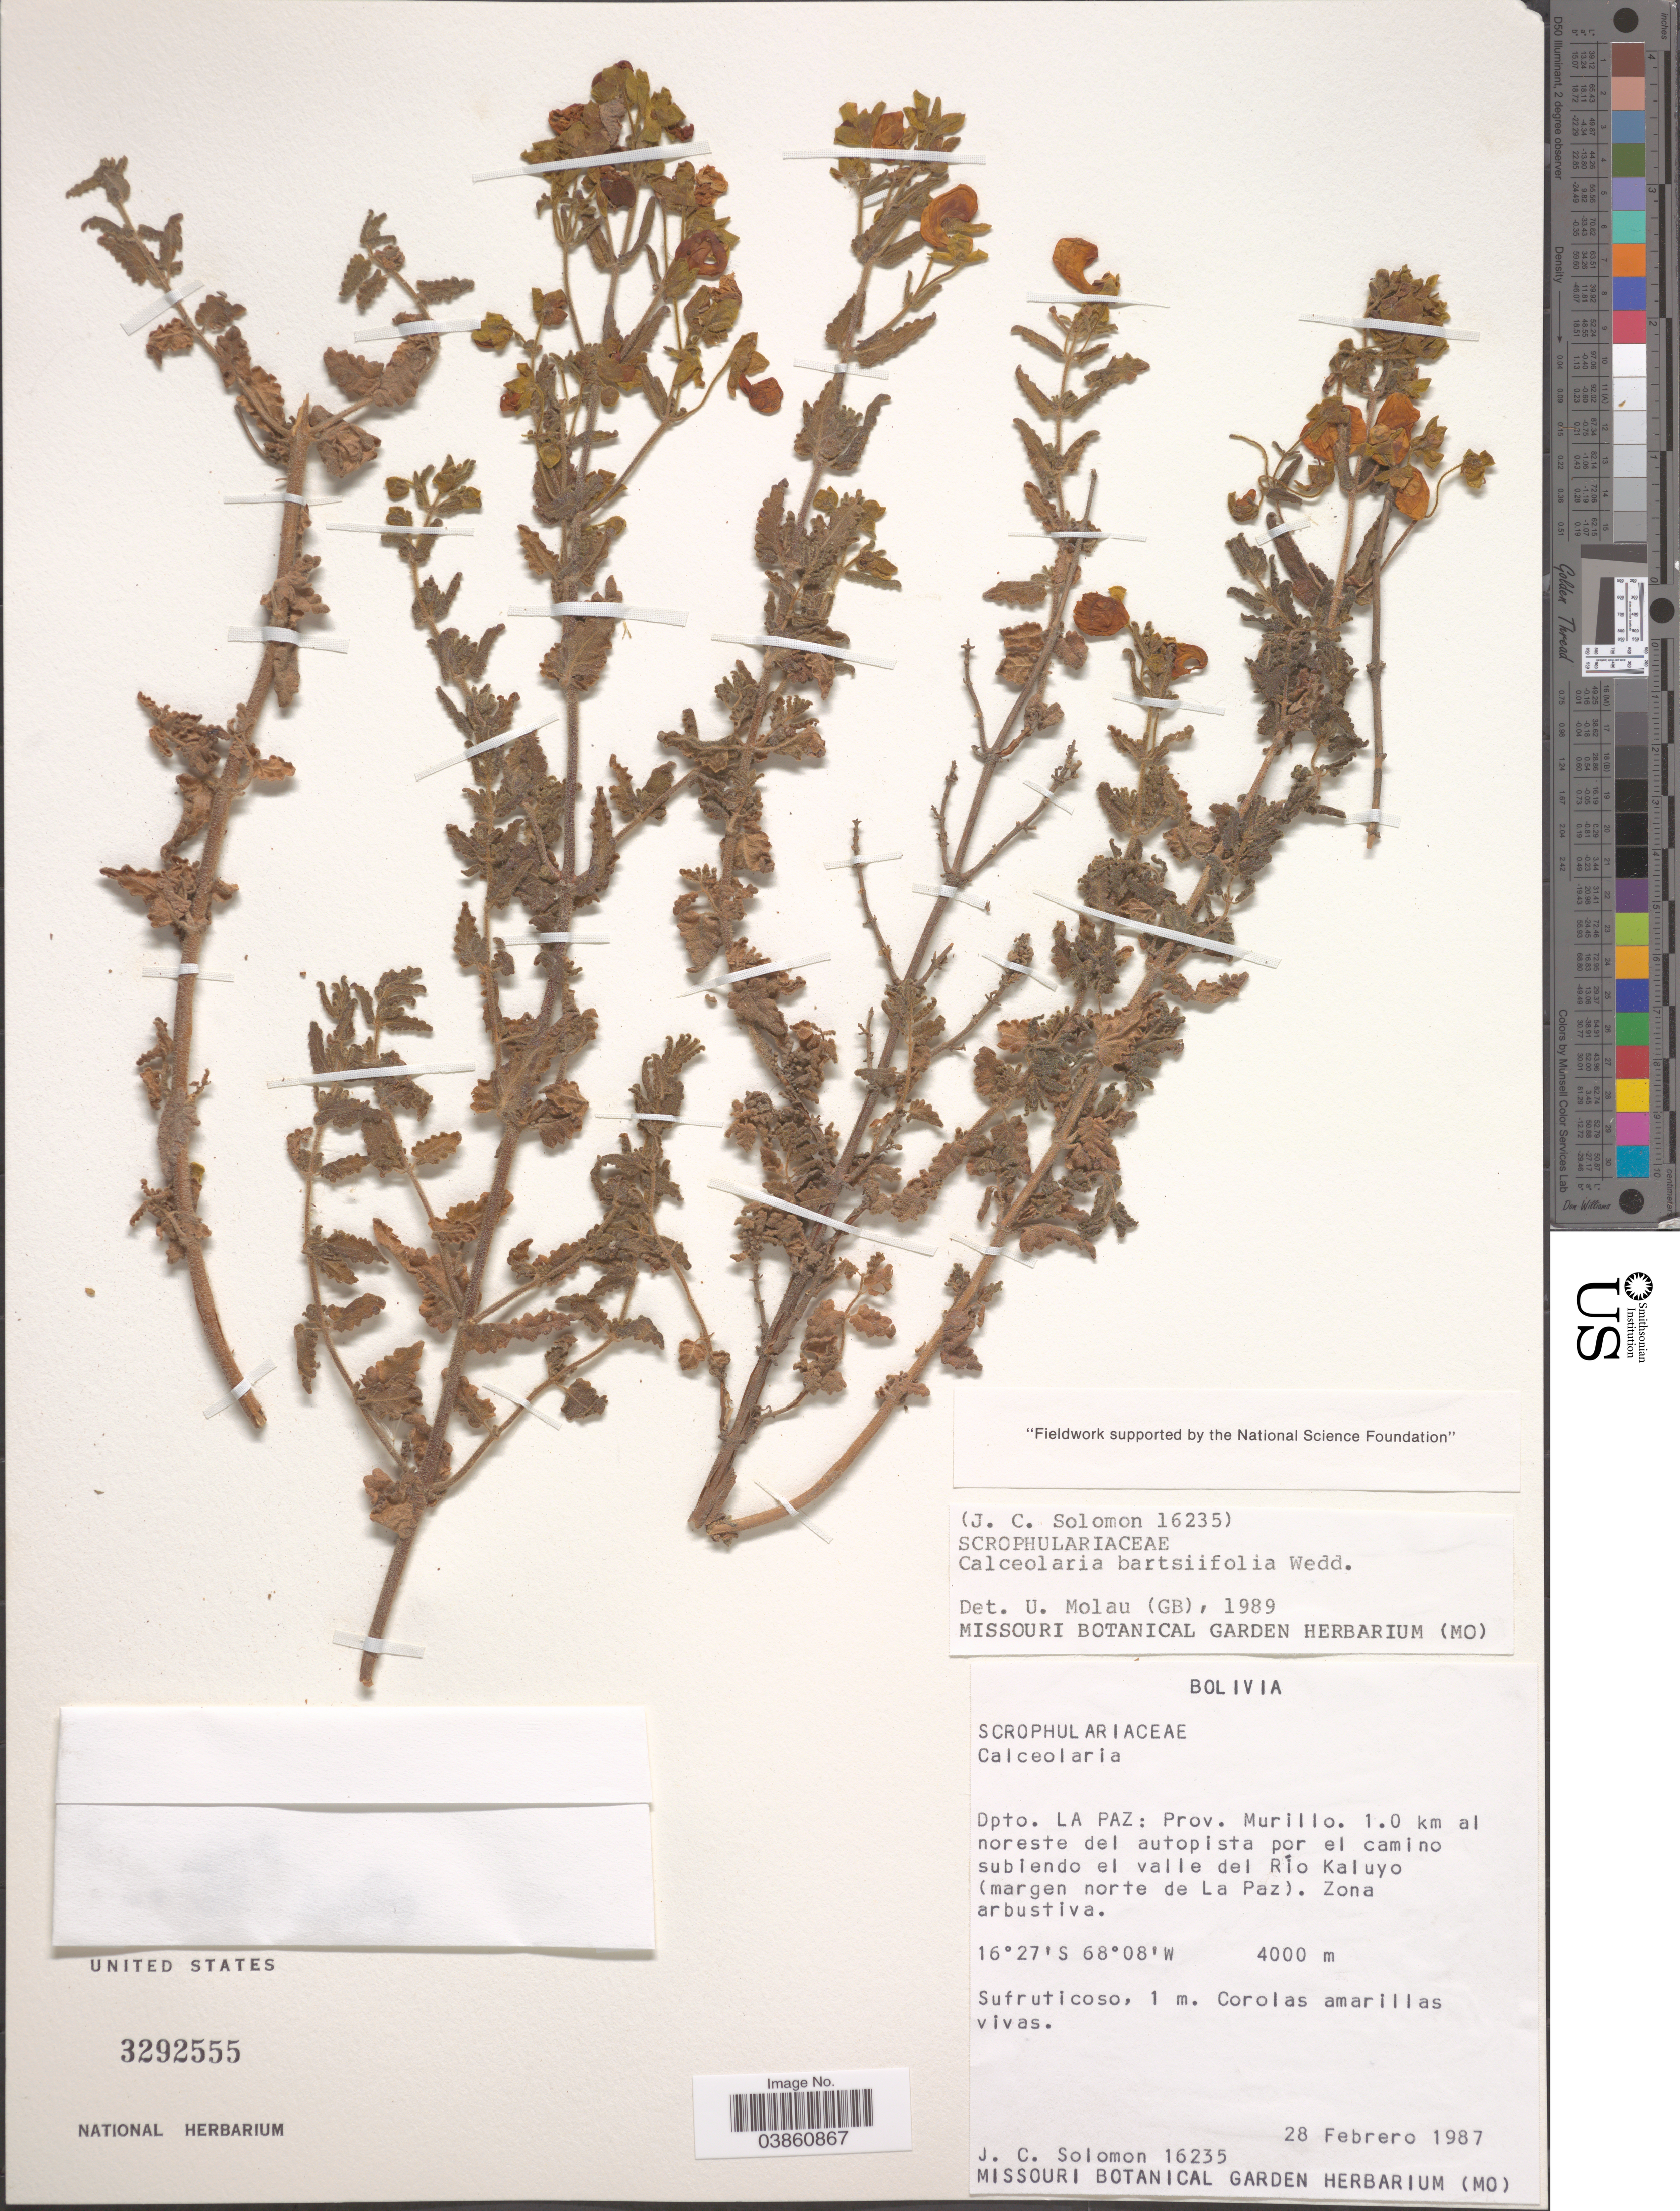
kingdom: Plantae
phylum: Tracheophyta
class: Magnoliopsida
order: Lamiales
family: Calceolariaceae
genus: Calceolaria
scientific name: Calceolaria bartsiifolia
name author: Wedd.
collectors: J. C. Solomon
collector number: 16235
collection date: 1987-02-28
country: Bolivia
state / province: La Paz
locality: Dpto. La Paz: Prov. Murillo. 1.0 km al noreste del autopista por el camino subiendo el valle del Río Kaluyo (margen norte de La Paz).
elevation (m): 4000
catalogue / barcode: US 3292555